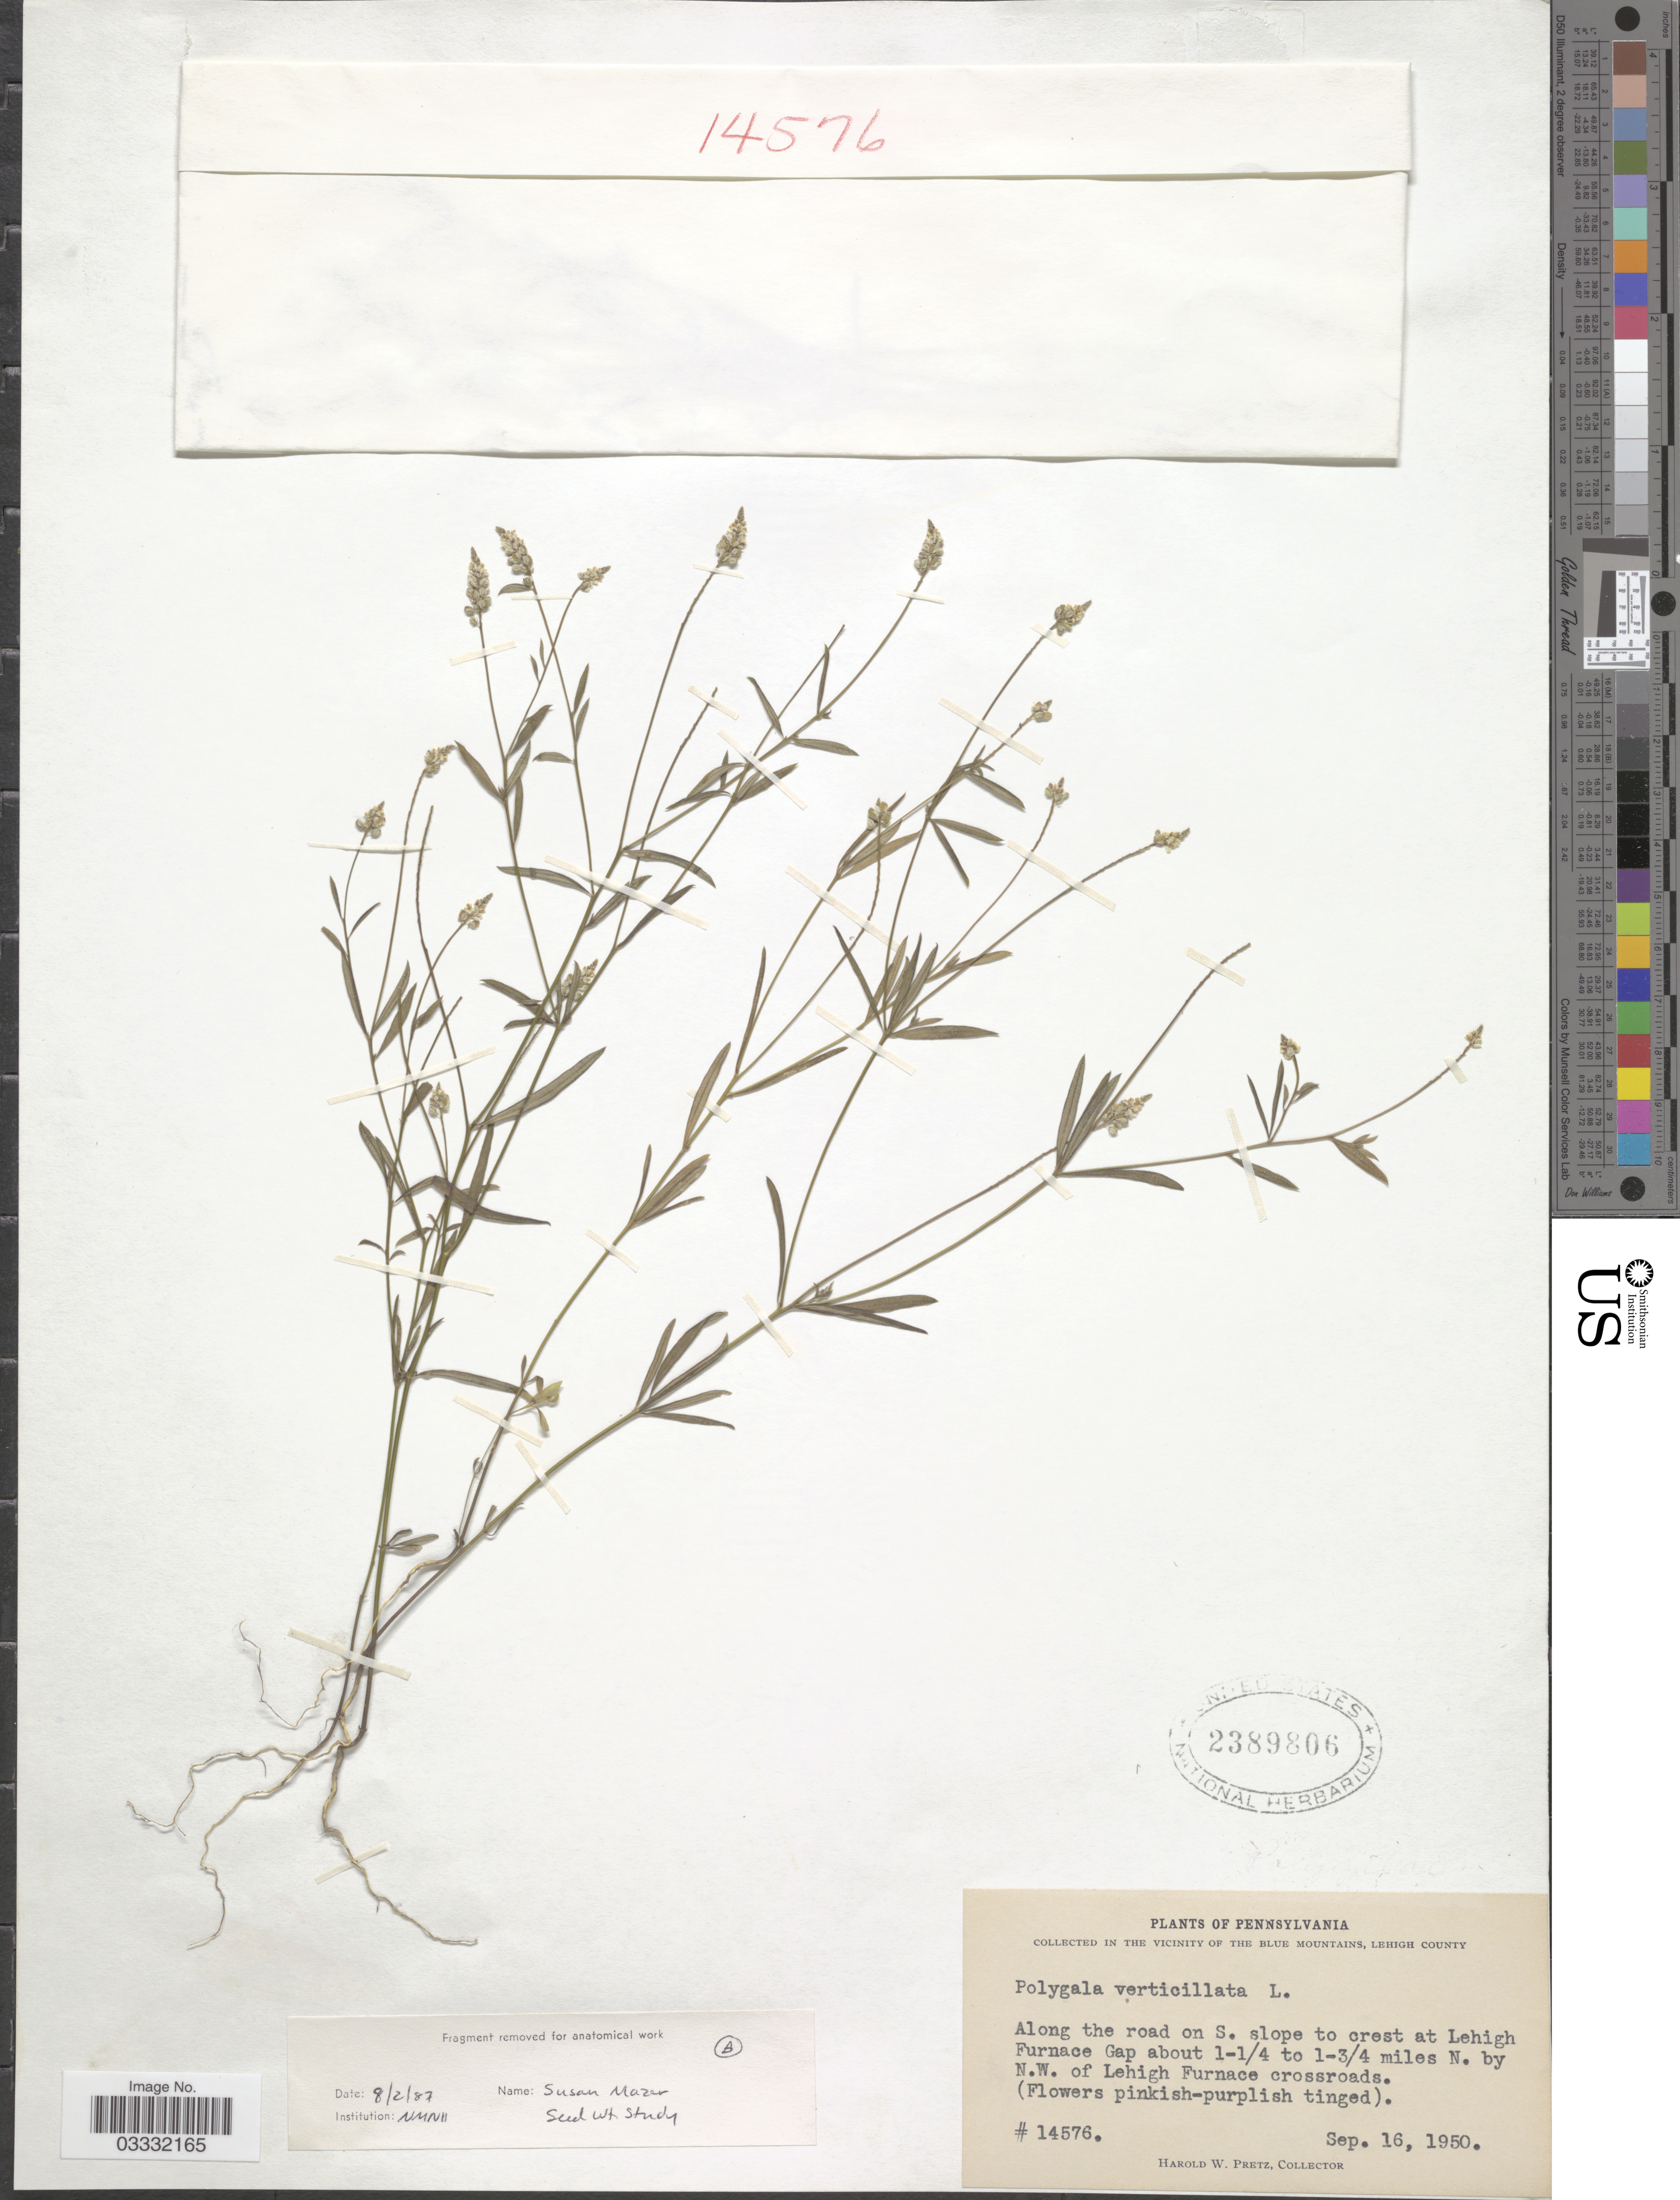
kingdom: Plantae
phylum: Tracheophyta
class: Magnoliopsida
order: Fabales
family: Polygalaceae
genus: Polygala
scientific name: Polygala verticillata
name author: L.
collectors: H. W. Pretz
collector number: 14576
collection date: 1950-09-16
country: United States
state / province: Pennsylvania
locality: Along the road on S. slope to crest at Lehigh Furnace Gap about 1-¼ to 1-¾ miles N. by N.W. of Lehigh Furnace crossroads.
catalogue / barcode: US 2389806